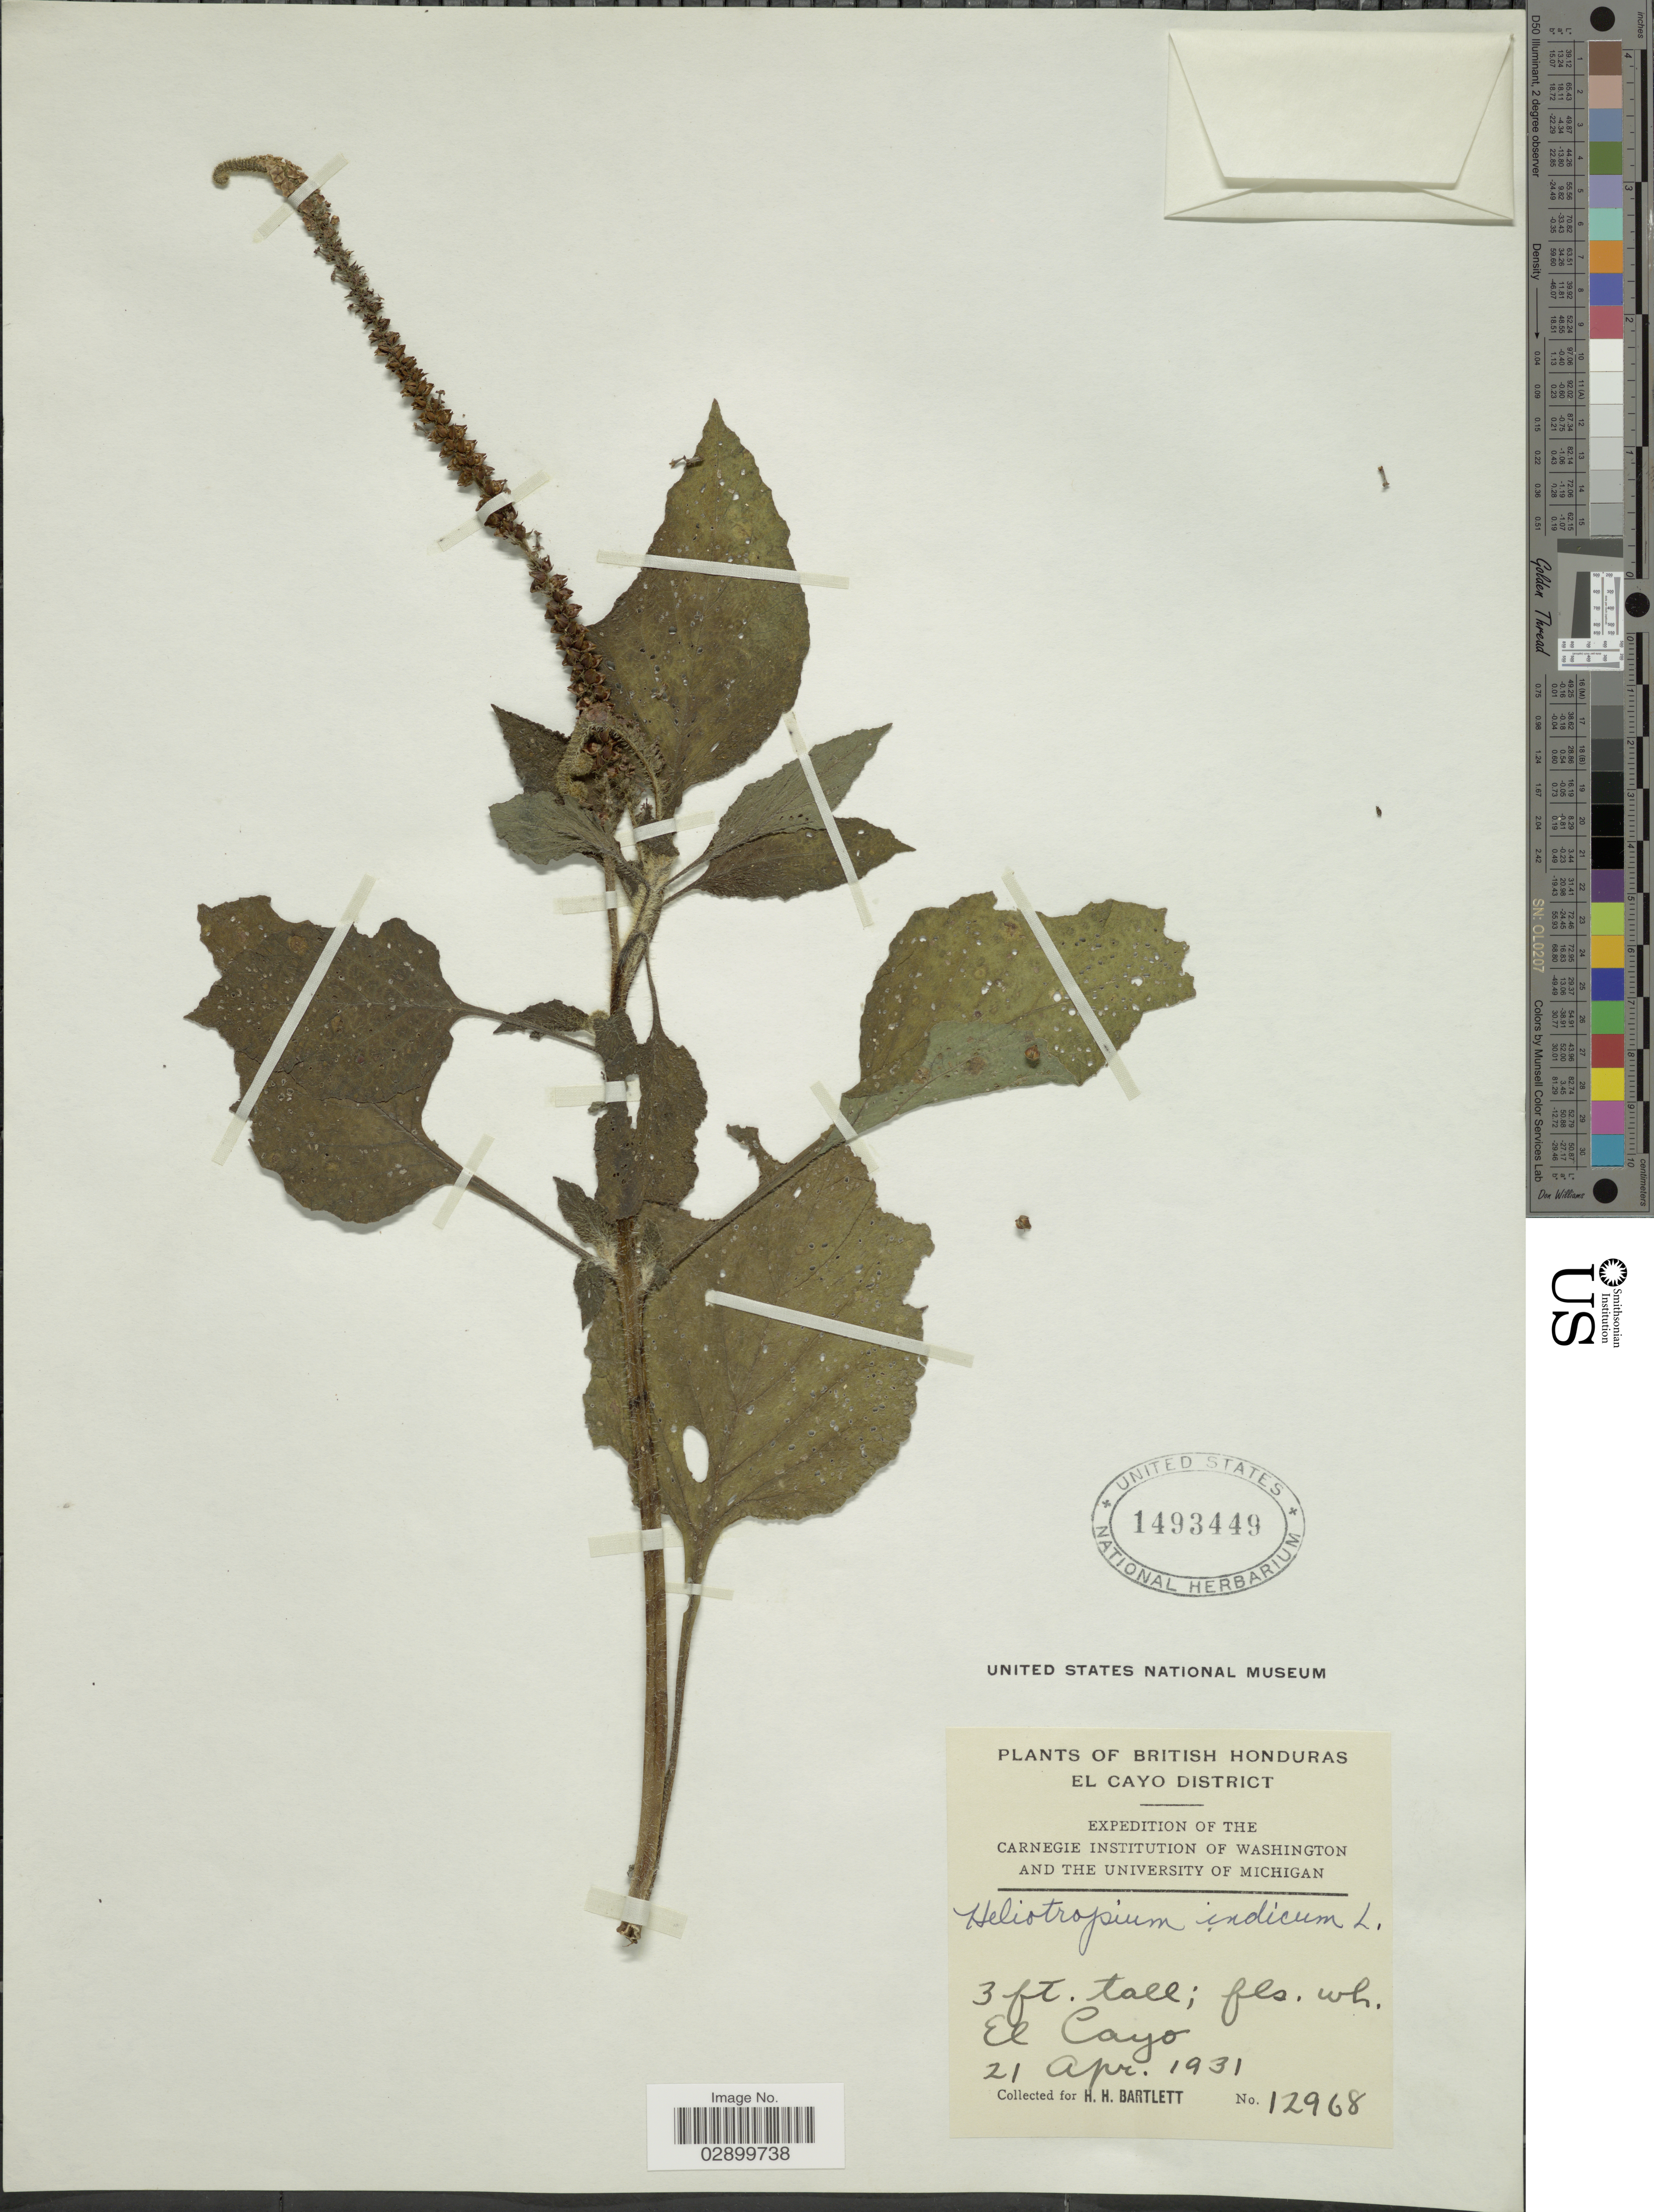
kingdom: Plantae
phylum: Tracheophyta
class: Magnoliopsida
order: Boraginales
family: Heliotropiaceae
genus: Heliotropium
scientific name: Heliotropium indicum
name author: L.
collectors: H. H. Bartlett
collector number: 12968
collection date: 1931-04-21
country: Belize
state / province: Cayo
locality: British Honduras. El Cayo District. El Cayo.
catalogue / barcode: US 1493449